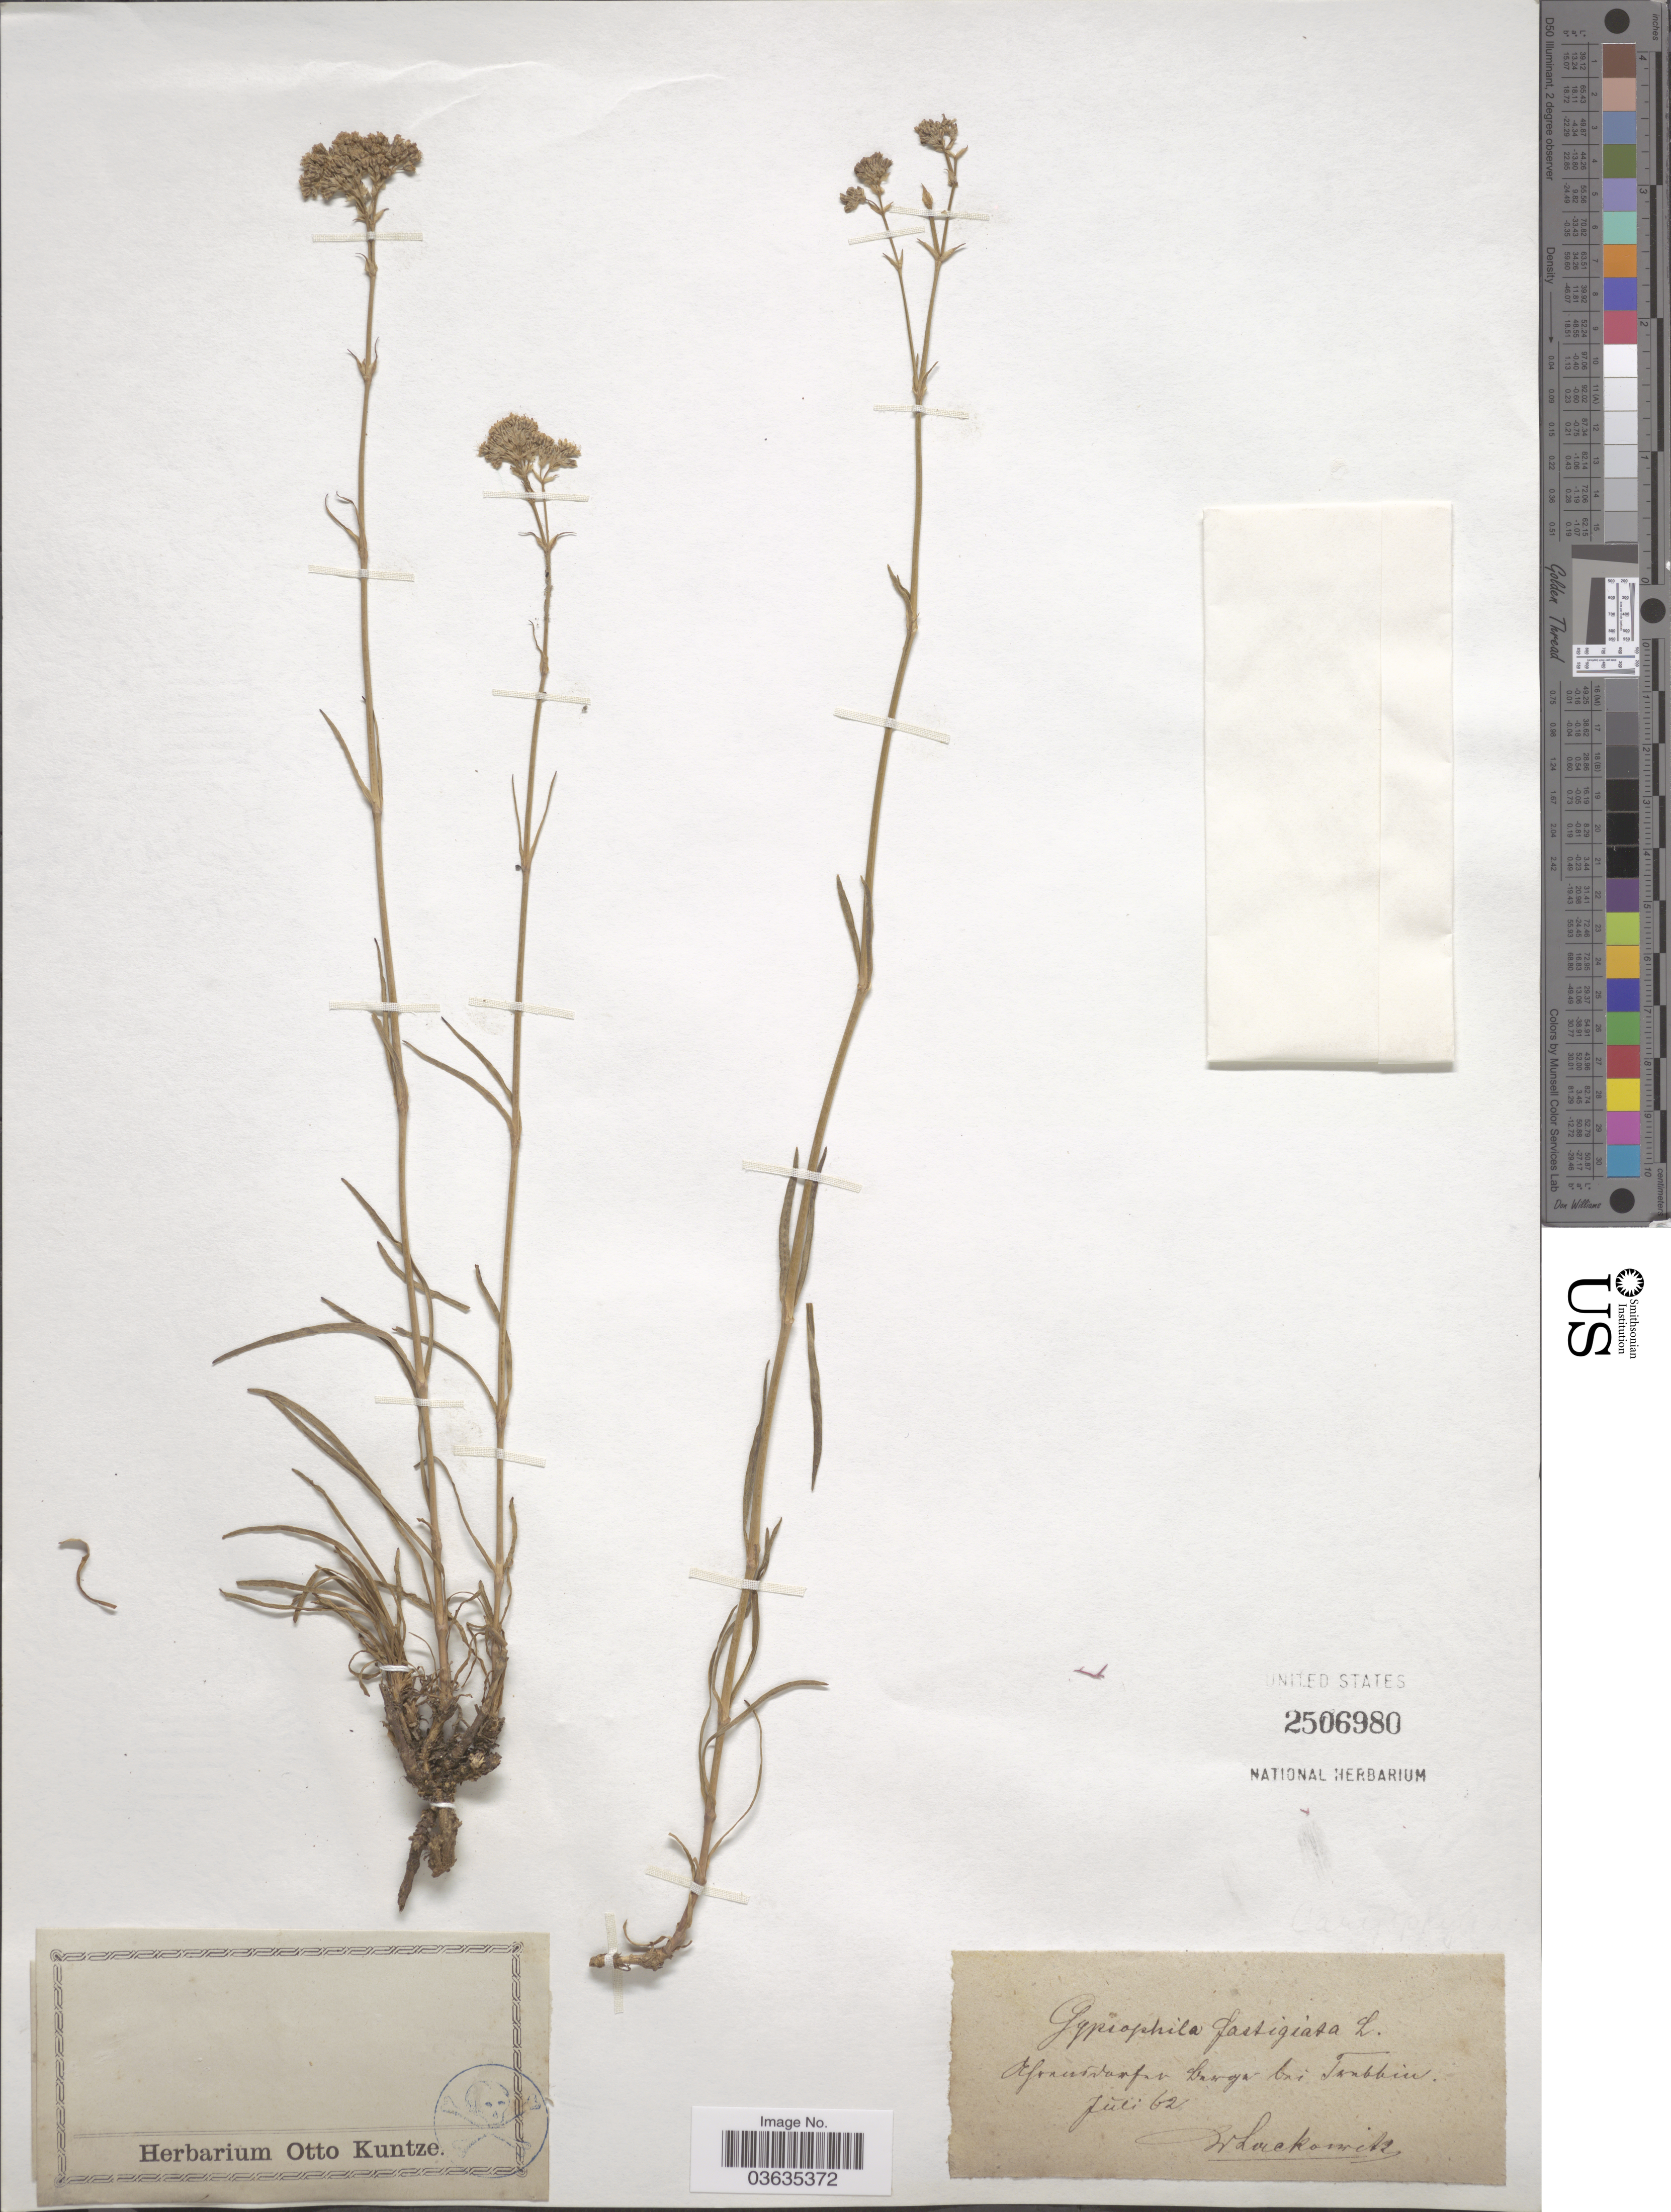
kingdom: Plantae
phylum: Tracheophyta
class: Magnoliopsida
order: Caryophyllales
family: Caryophyllaceae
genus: Gypsophila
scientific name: Gypsophila fastigiata var. fastigiata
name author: L.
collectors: W. Lackorwitz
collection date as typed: Transcribed d/m/y: /7/62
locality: [illegible text] Langa[interpreted] bai Taubbin[interpreted].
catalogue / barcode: US 2506980